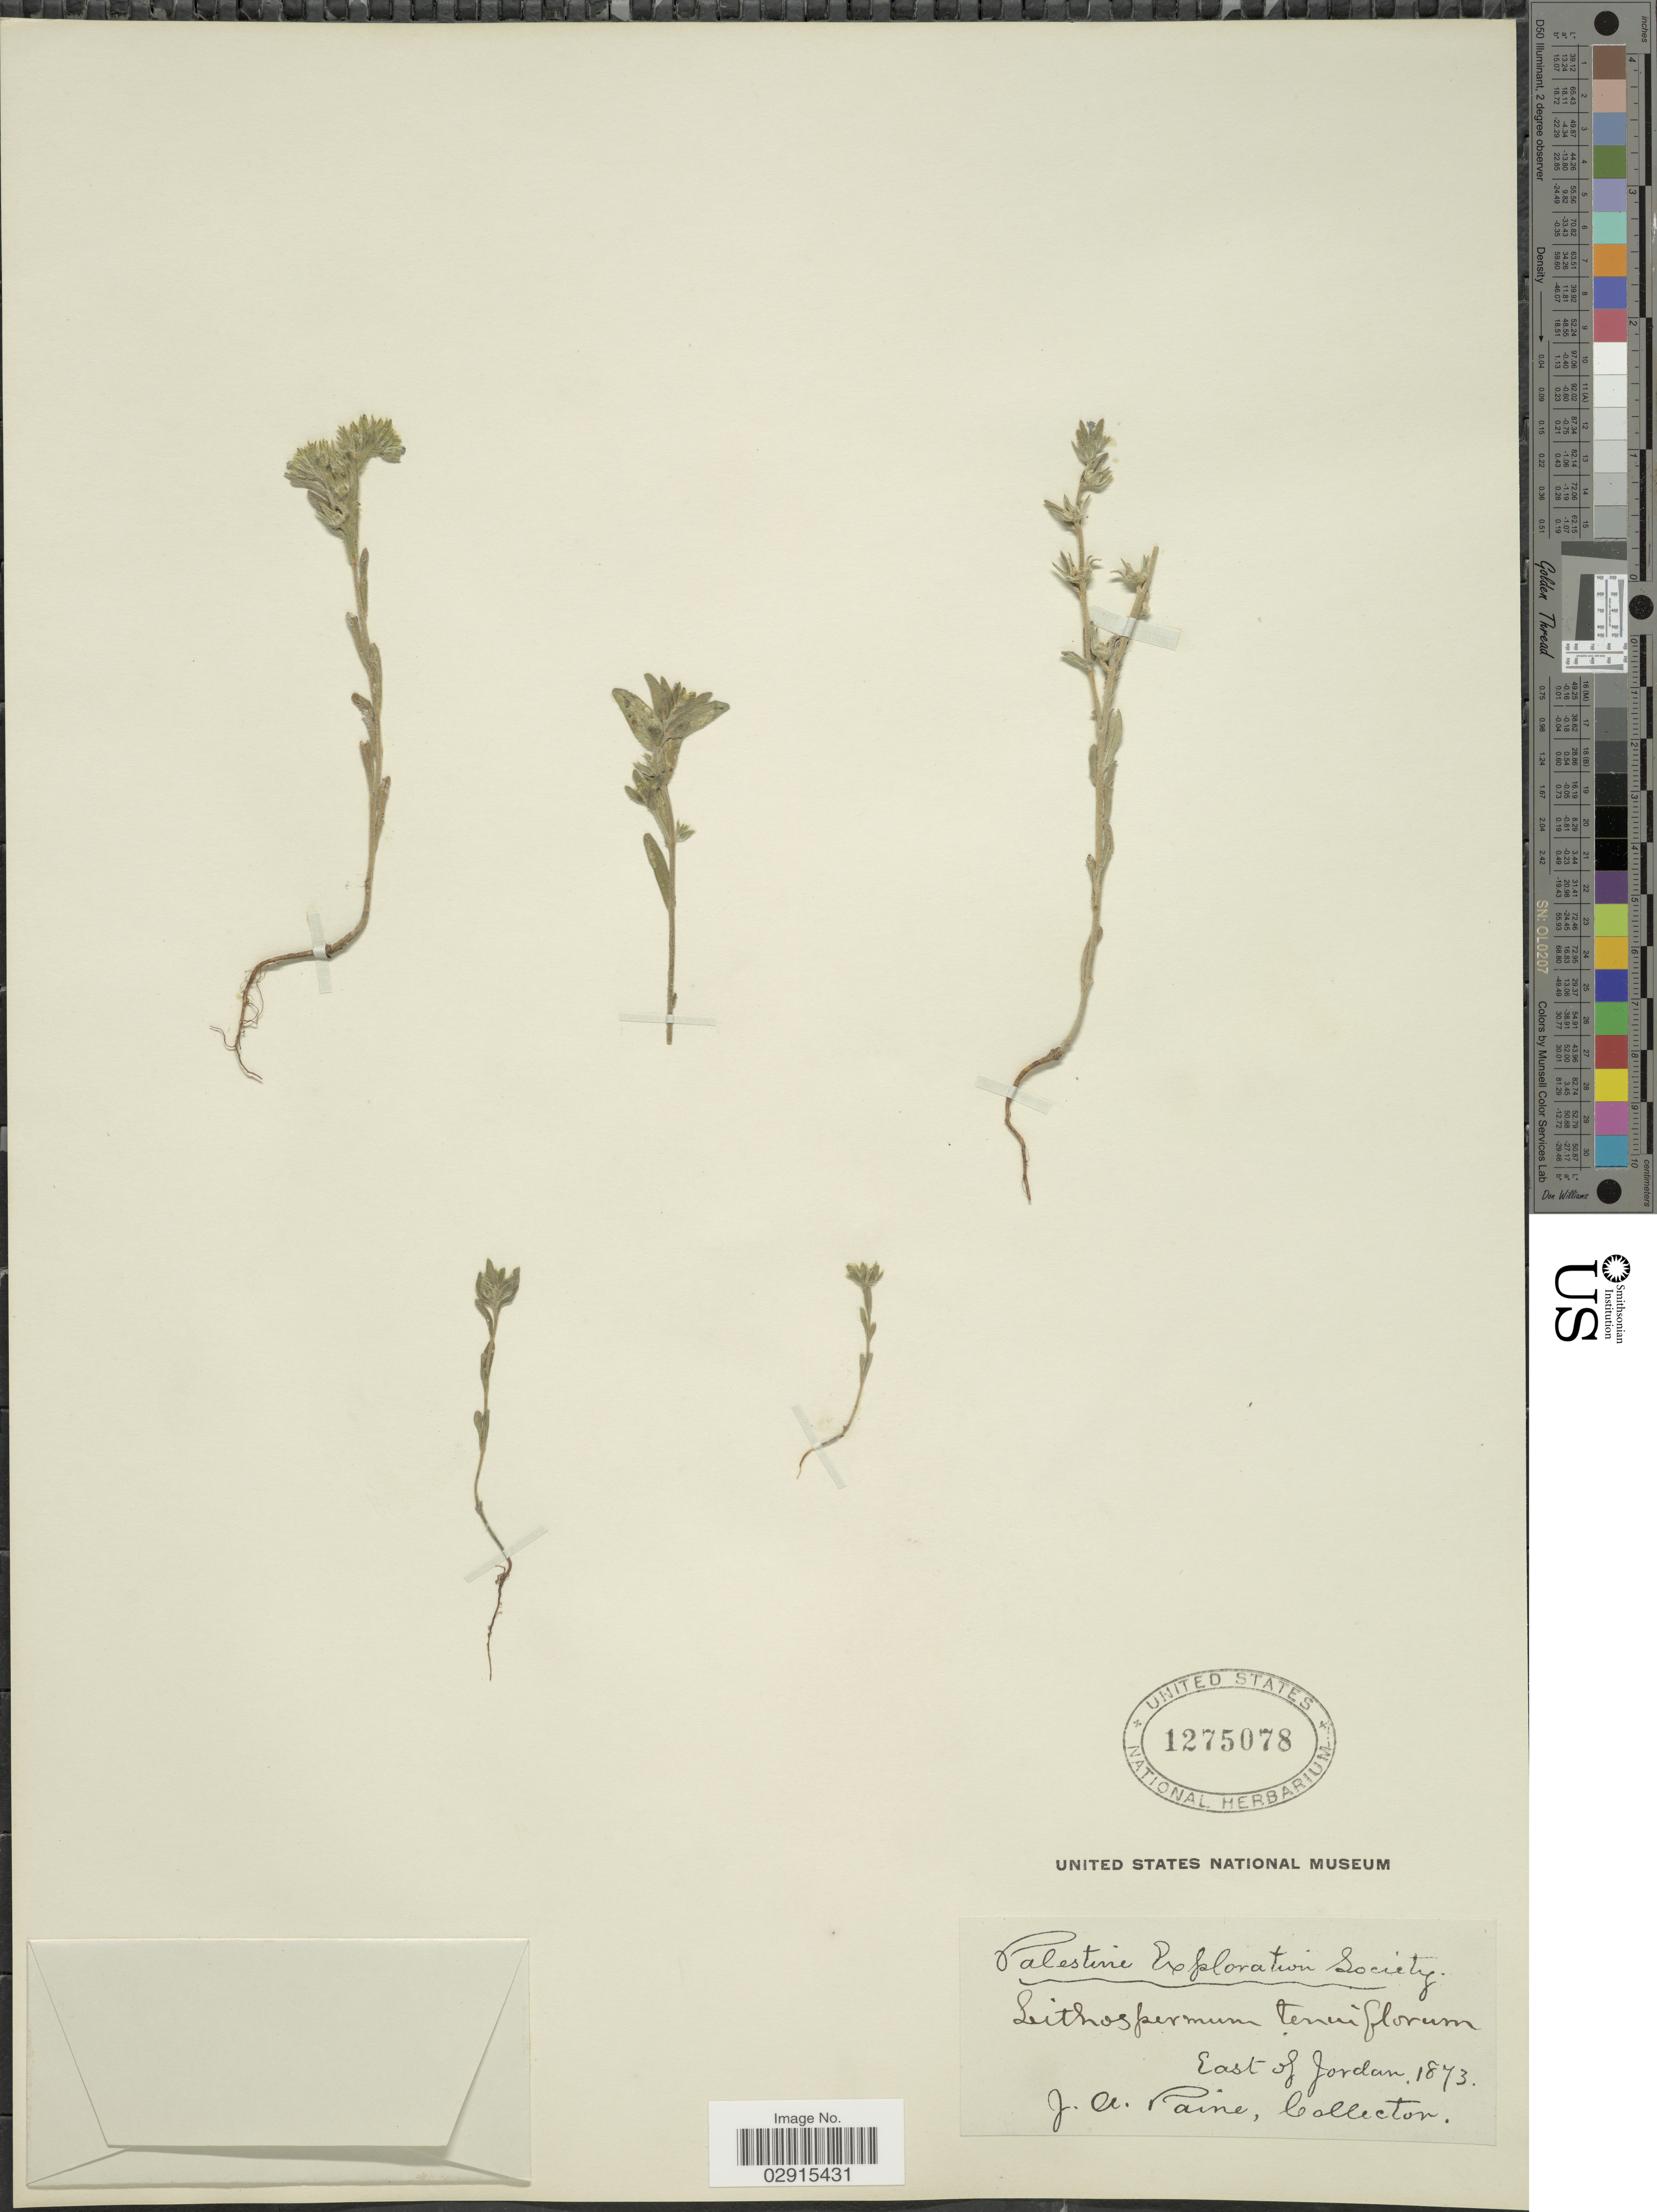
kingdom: Plantae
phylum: Tracheophyta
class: Magnoliopsida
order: Boraginales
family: Boraginaceae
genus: Lithospermum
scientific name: Lithospermum tenuiflorum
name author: L. f.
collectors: J. A. Paine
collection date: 1873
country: Jordan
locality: East of Jordan.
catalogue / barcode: US 1275078